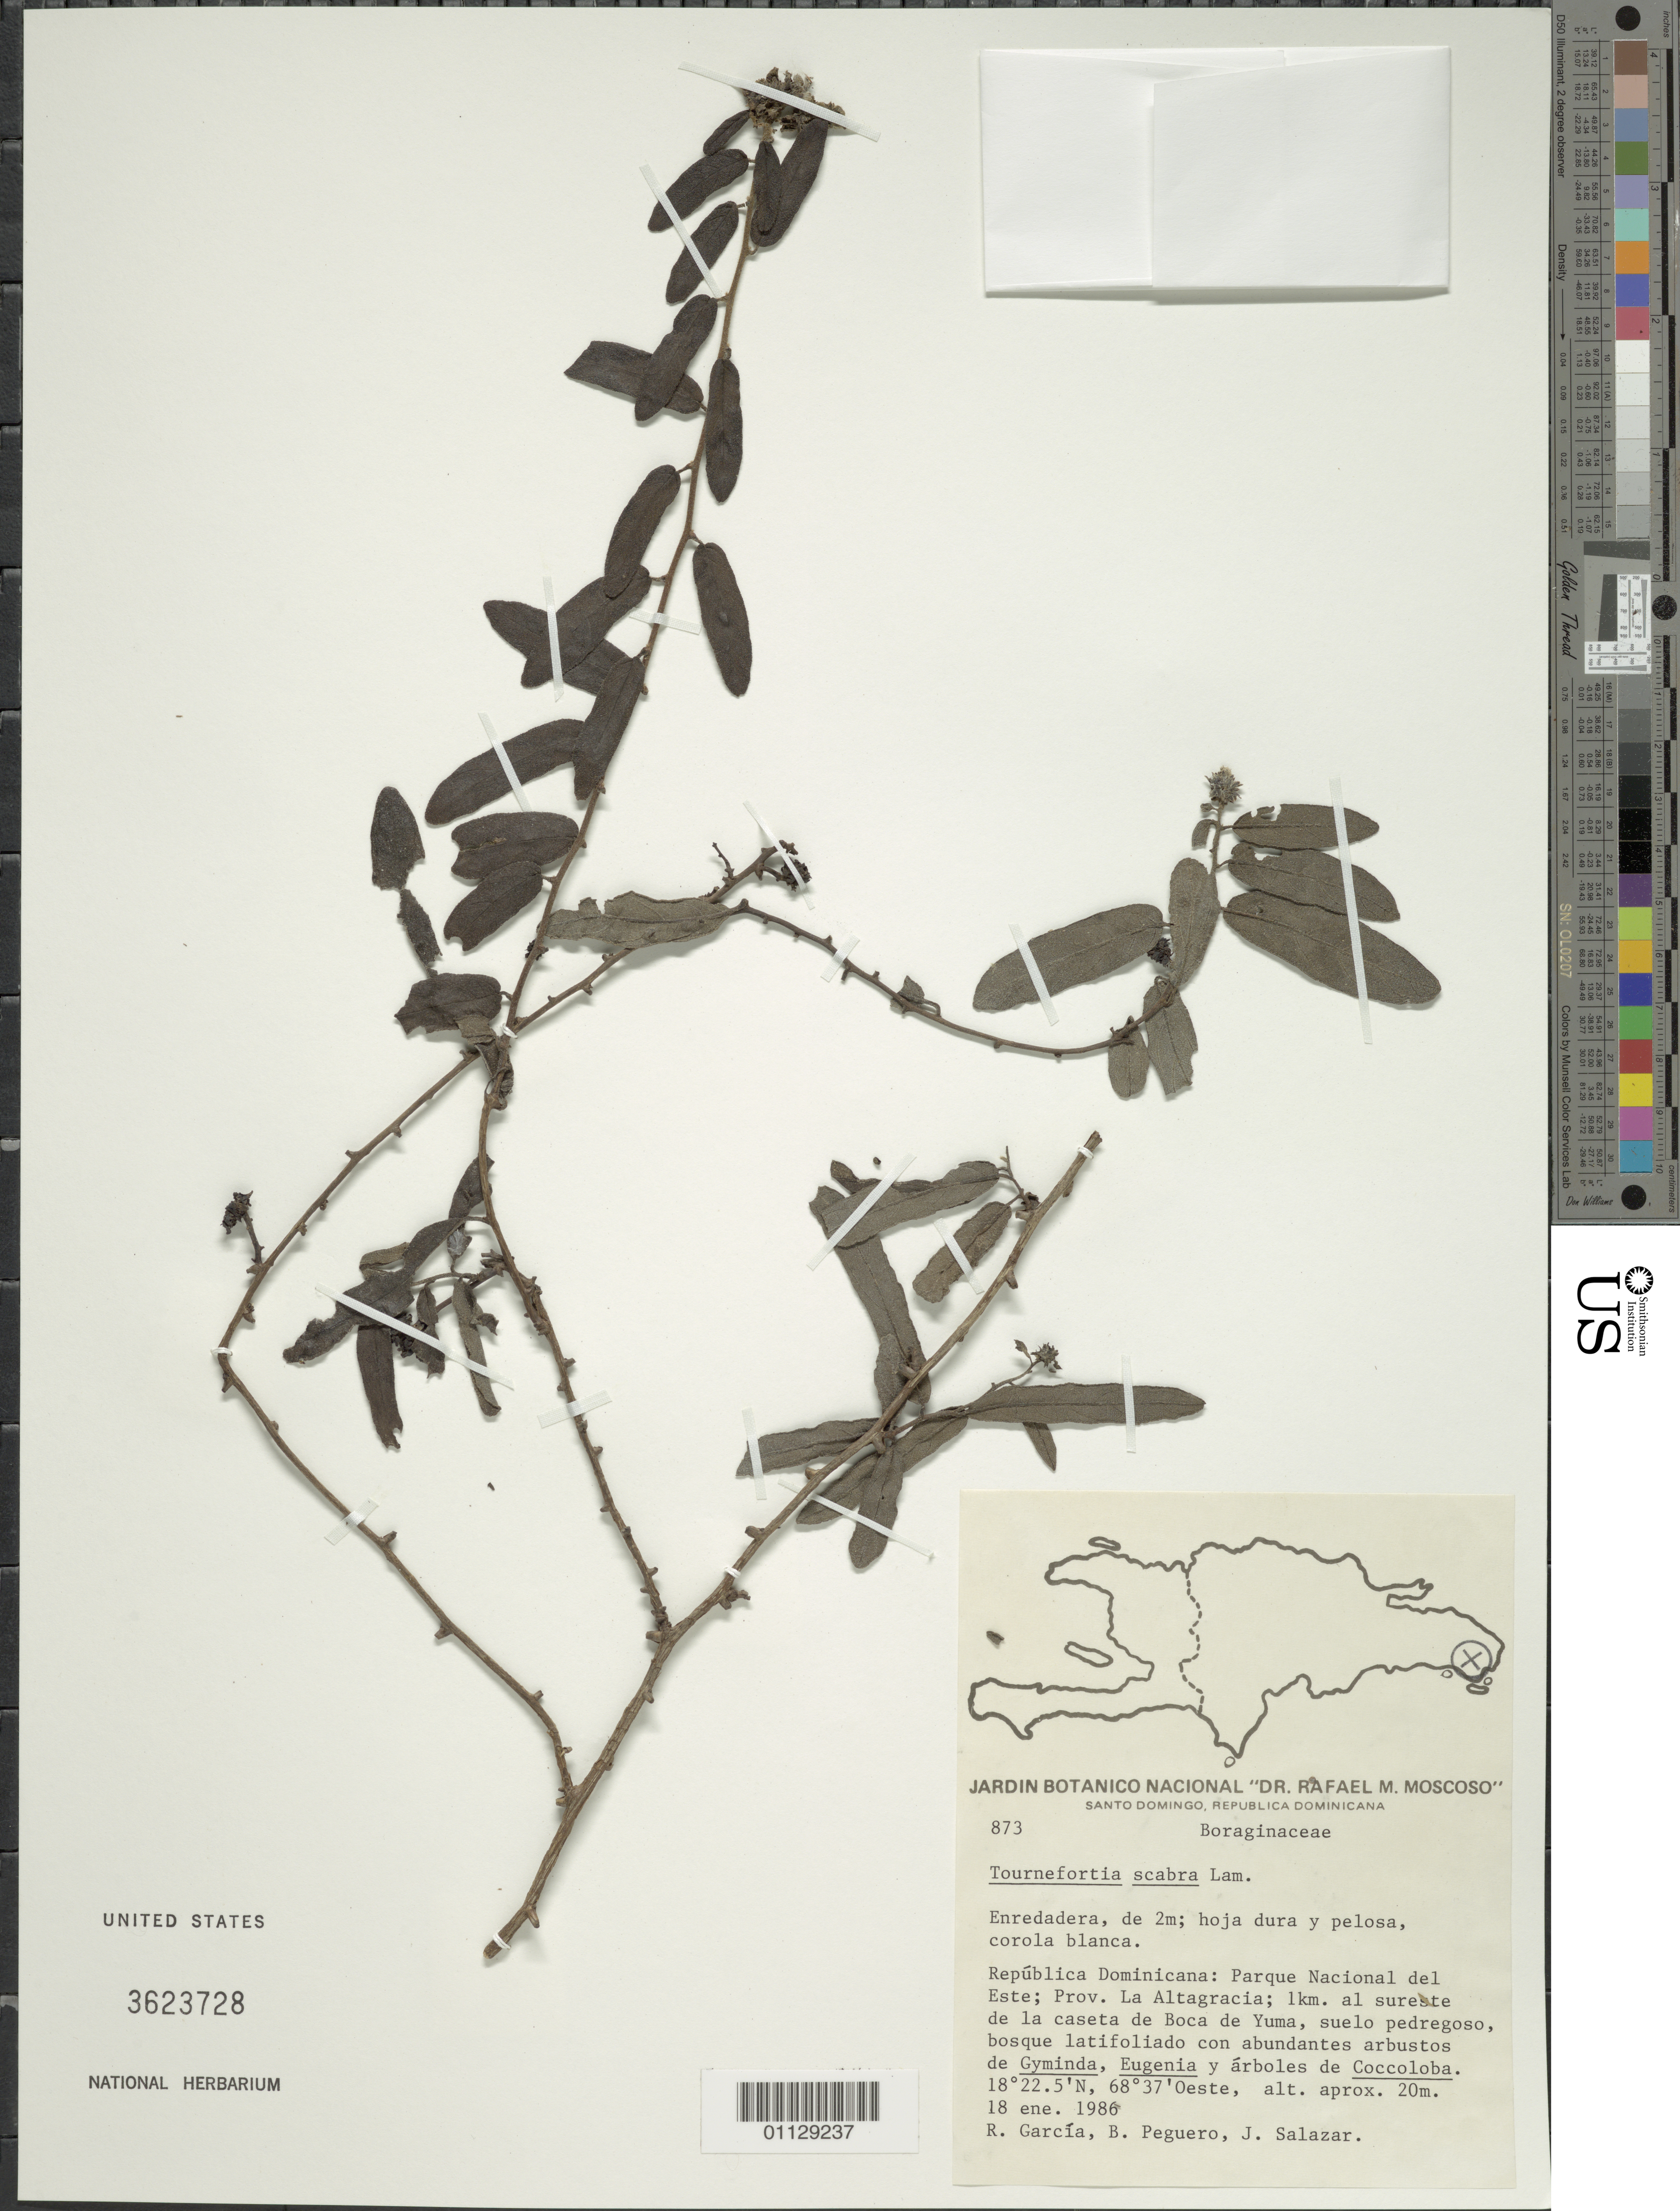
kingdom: Plantae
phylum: Tracheophyta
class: Magnoliopsida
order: Boraginales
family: Heliotropiaceae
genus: Tournefortia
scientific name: Tournefortia scabra var. scabra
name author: Lam.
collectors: R. G. García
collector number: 873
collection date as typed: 18 Jun 1986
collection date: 1986-06-18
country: Dominican Republic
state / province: Santo Domingo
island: Hispaniola I.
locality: Parque Nacional del Este; Prov. La Altagracia; 1 km. al sureste de la caseta de Boca de Yuma, suelo pedregoso, bosque latifoliado con abundantes arbustos de Gyminda, Eugenia y arboles de Coccoloba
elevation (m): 20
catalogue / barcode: US 3623728